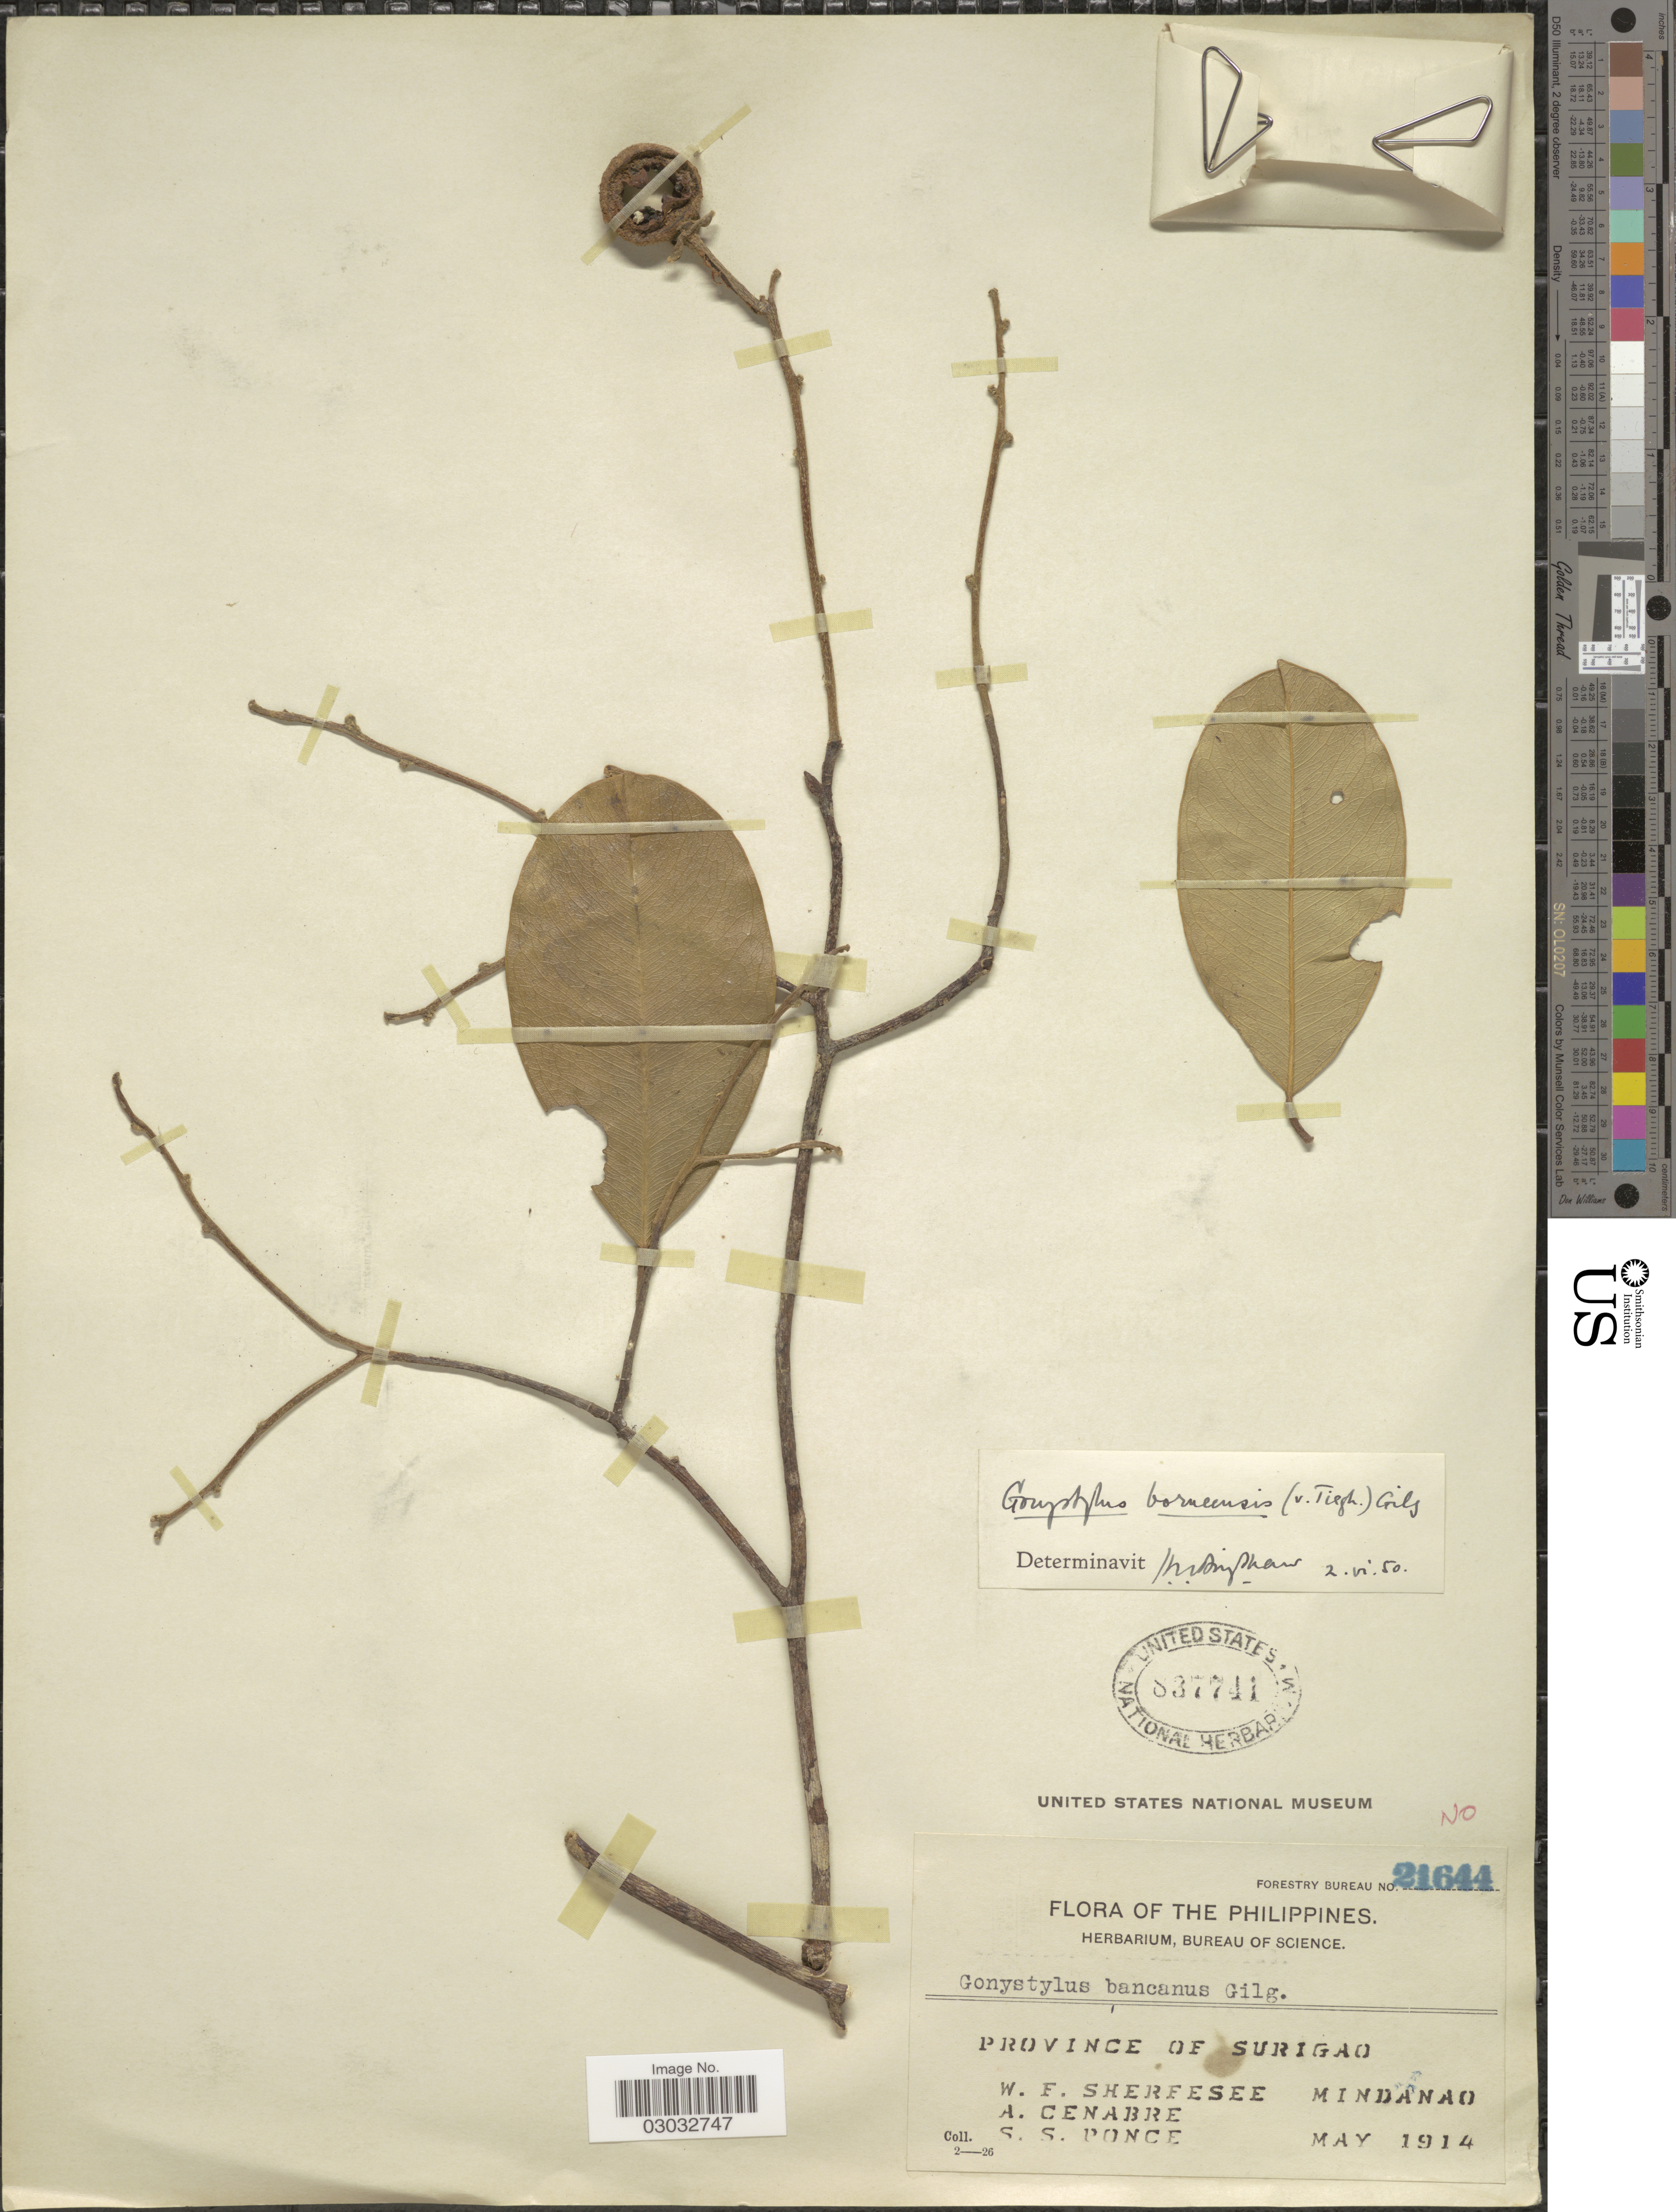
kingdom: Plantae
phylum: Tracheophyta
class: Magnoliopsida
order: Malvales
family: Thymelaeaceae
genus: Gonystylus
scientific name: Gonystylus macrophyllus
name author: (Miq.) Airy Shaw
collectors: W. Sherfesee, A. Cenabre & S. Ponce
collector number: Forestry Bureau 21644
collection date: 1914-05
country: Philippines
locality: Province of Surigao, Mindanao.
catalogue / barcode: US 837741